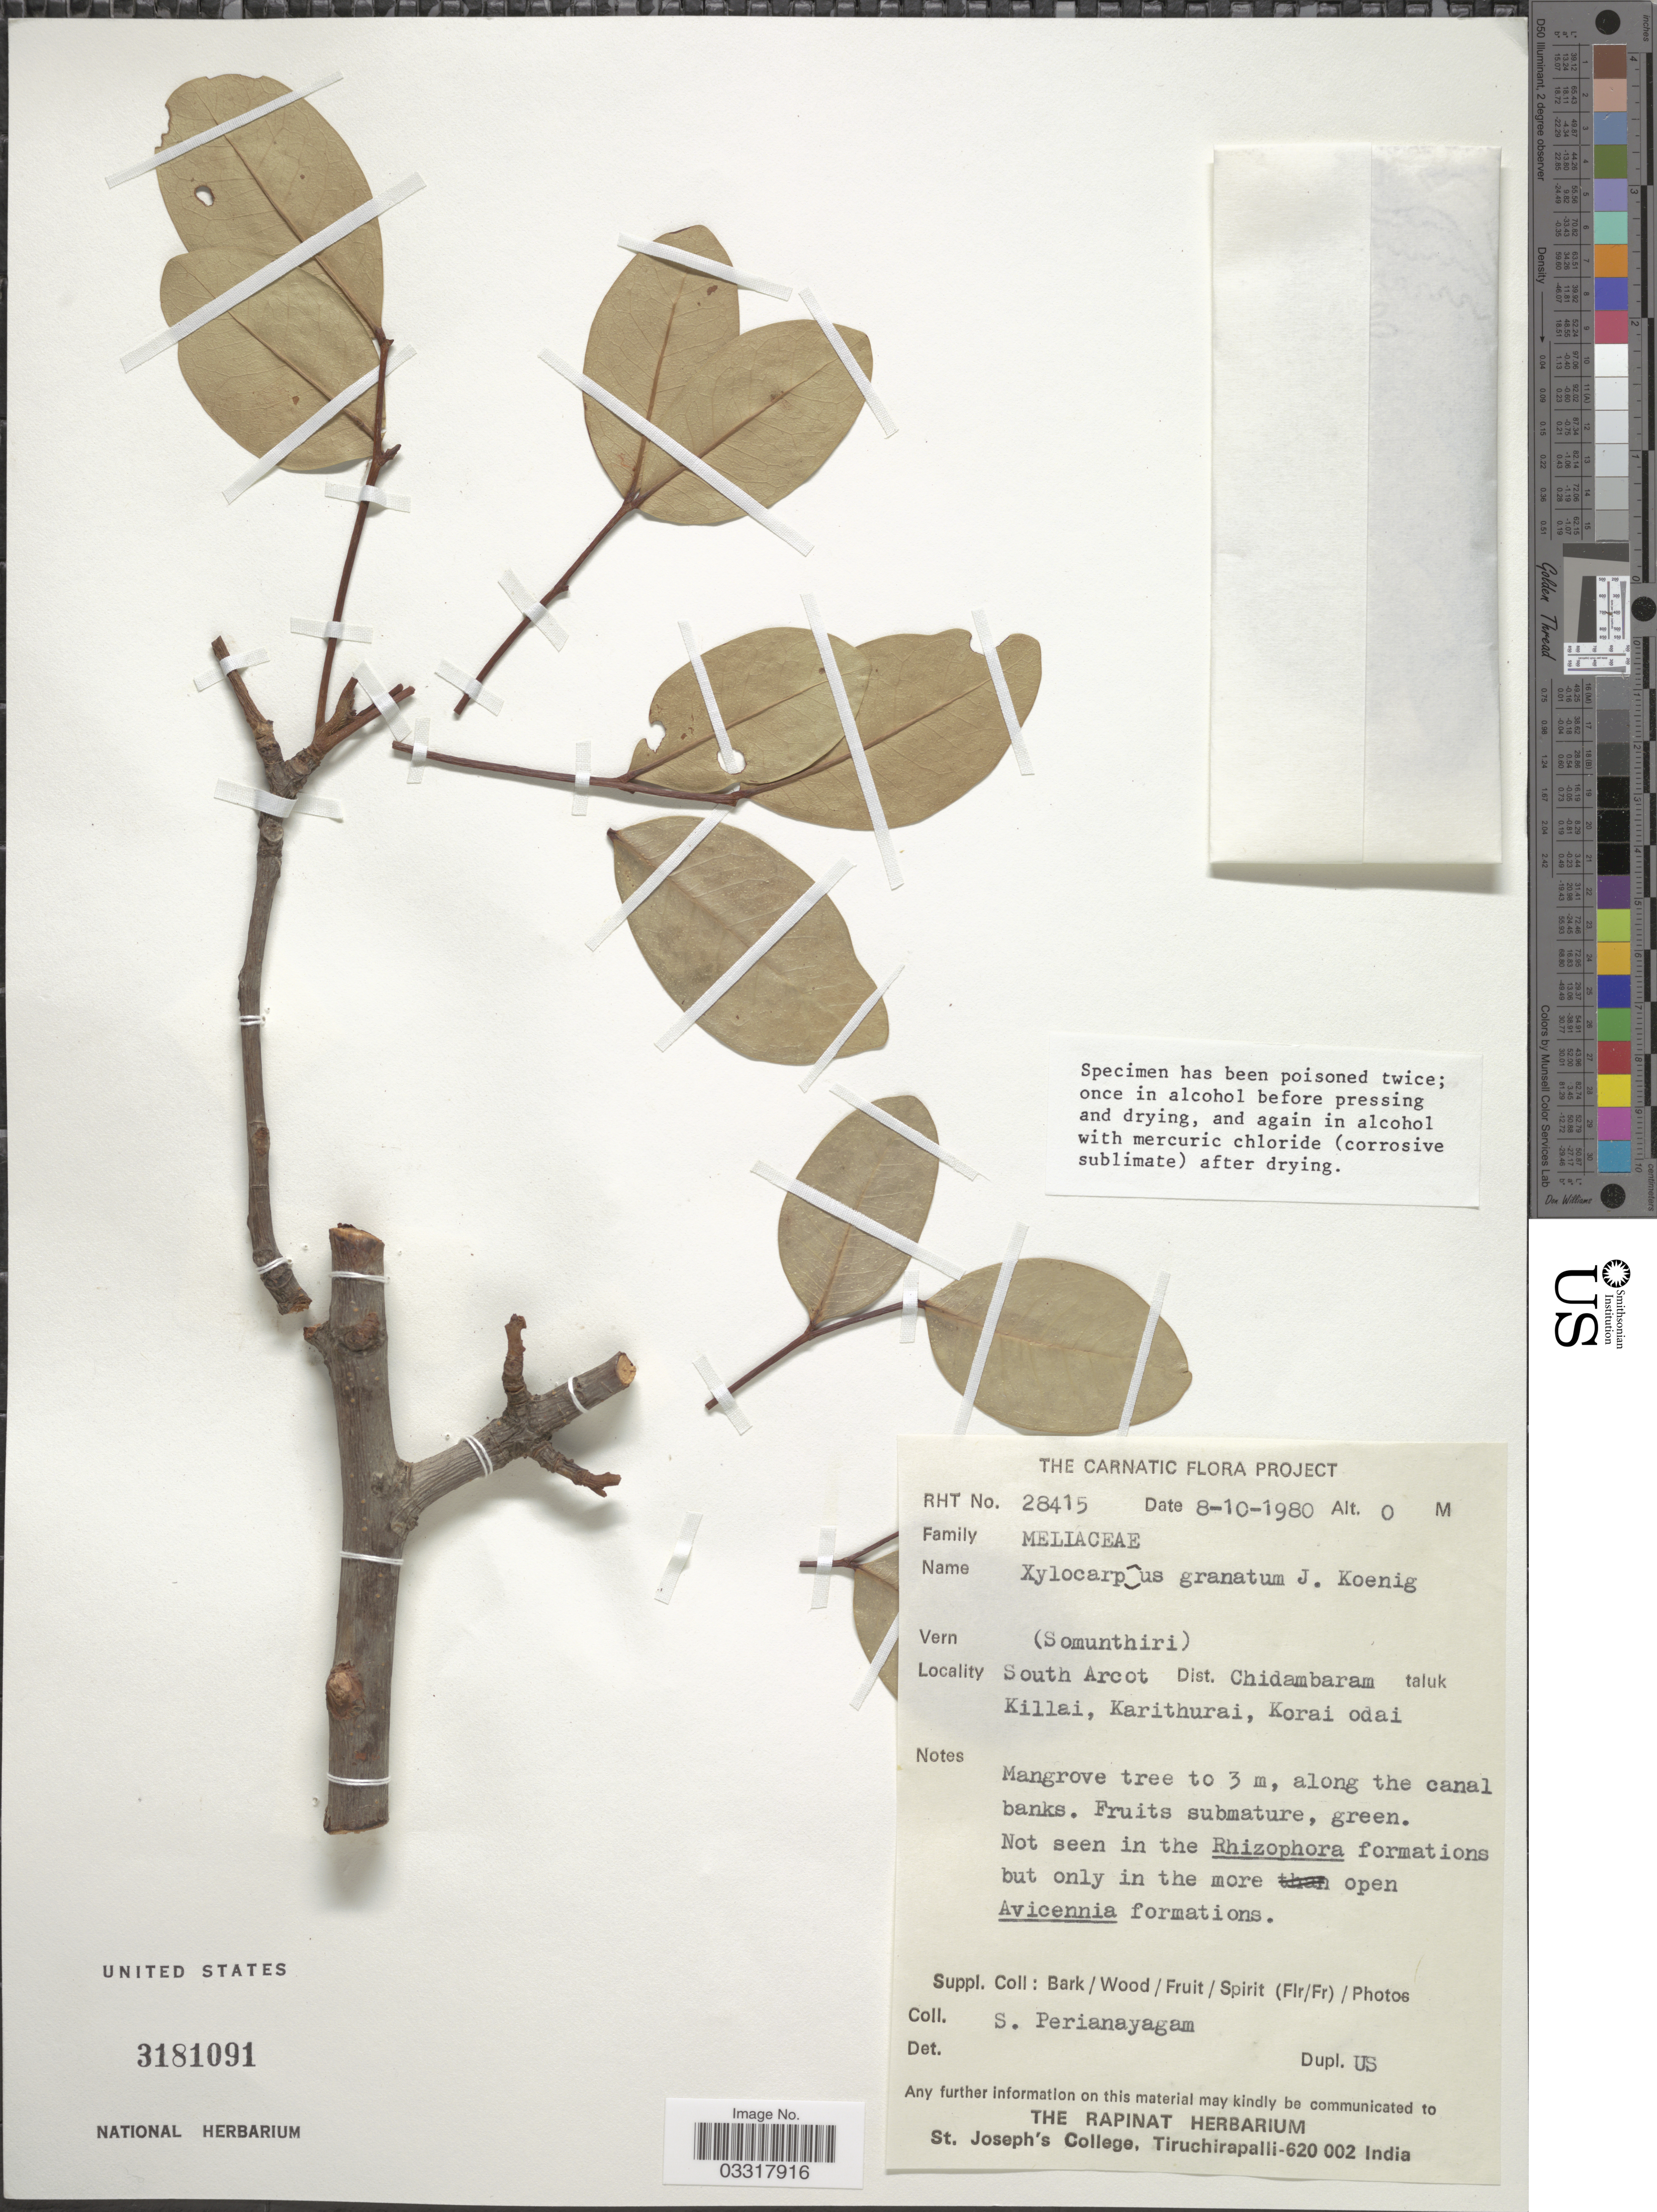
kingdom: Plantae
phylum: Tracheophyta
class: Magnoliopsida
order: Sapindales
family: Meliaceae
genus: Xylocarpus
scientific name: Xylocarpus granatum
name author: J. Koenig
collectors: S. Perianayagam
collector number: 28415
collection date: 1980-10-08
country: India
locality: South Arcot Dist. Chidambaram taluk. Killai, Karithurai, Korai odai.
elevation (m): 0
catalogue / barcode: US 3181091